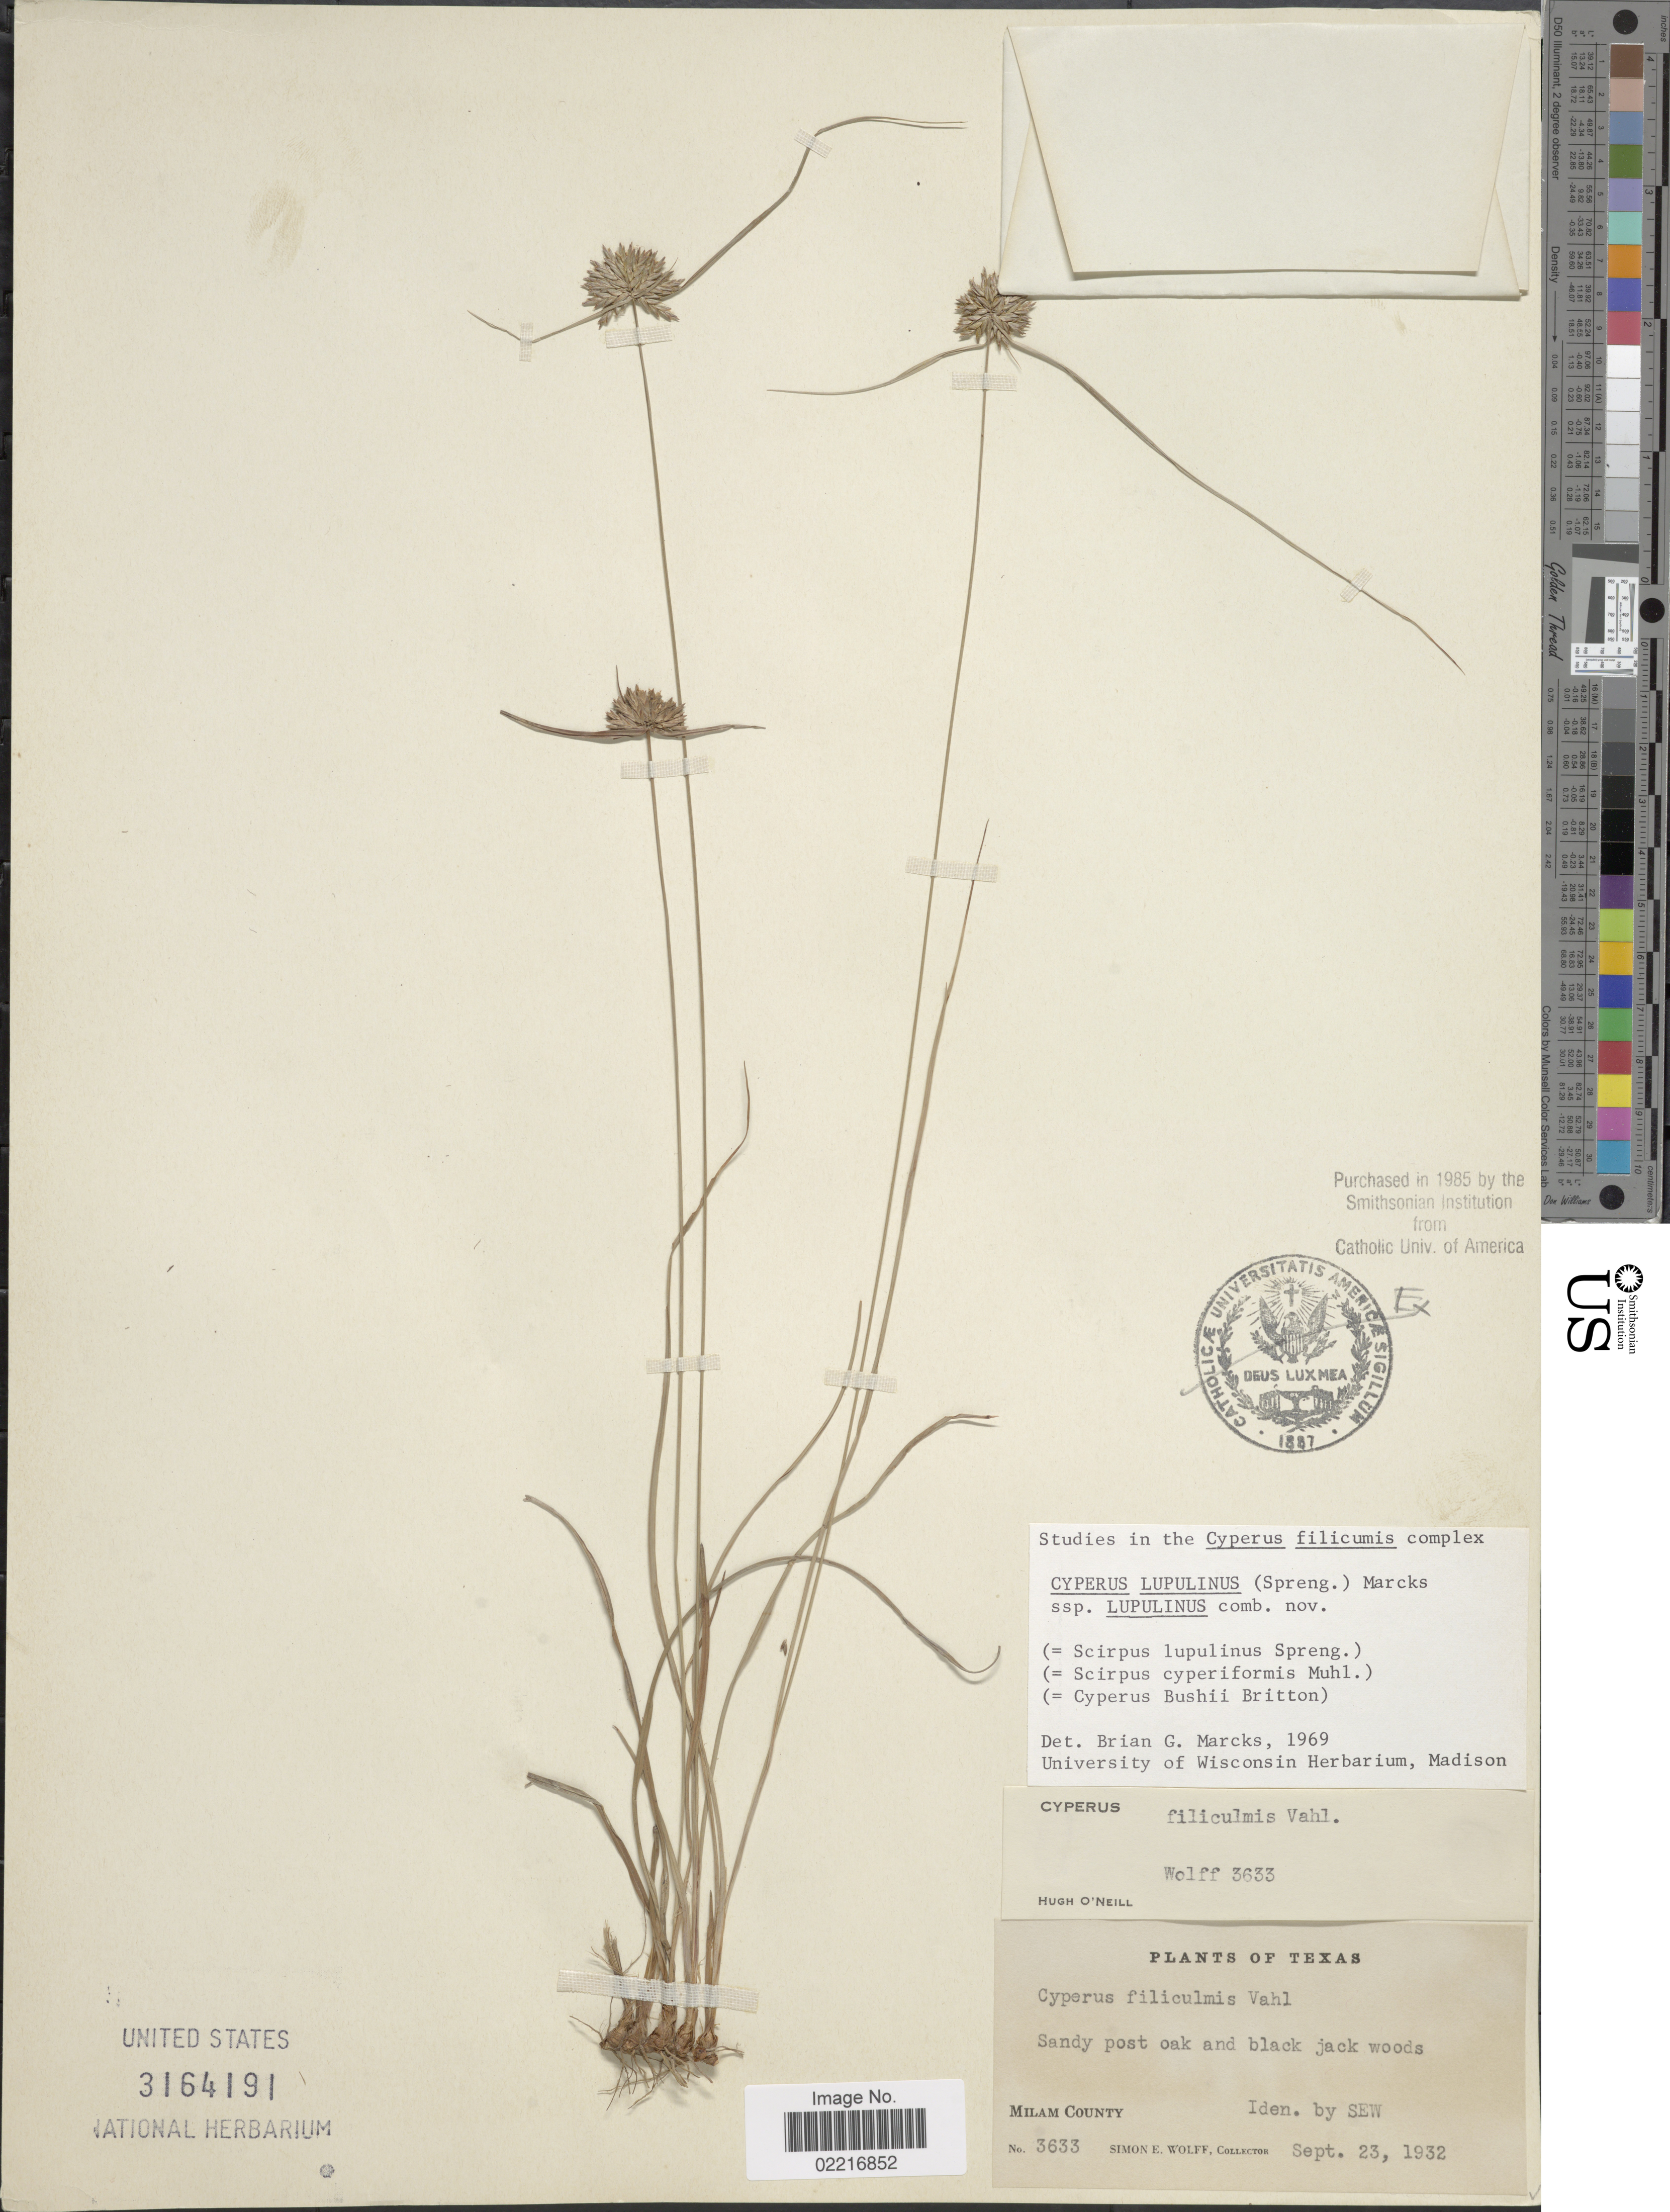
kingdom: Plantae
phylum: Tracheophyta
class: Liliopsida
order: Poales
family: Cyperaceae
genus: Cyperus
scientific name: Cyperus lupulinus subsp. lupulinus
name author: (Spreng.) Marcks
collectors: S. E. Wolff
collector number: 3633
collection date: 1932-09-23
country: United States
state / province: Texas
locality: Milam County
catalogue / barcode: US 3164191